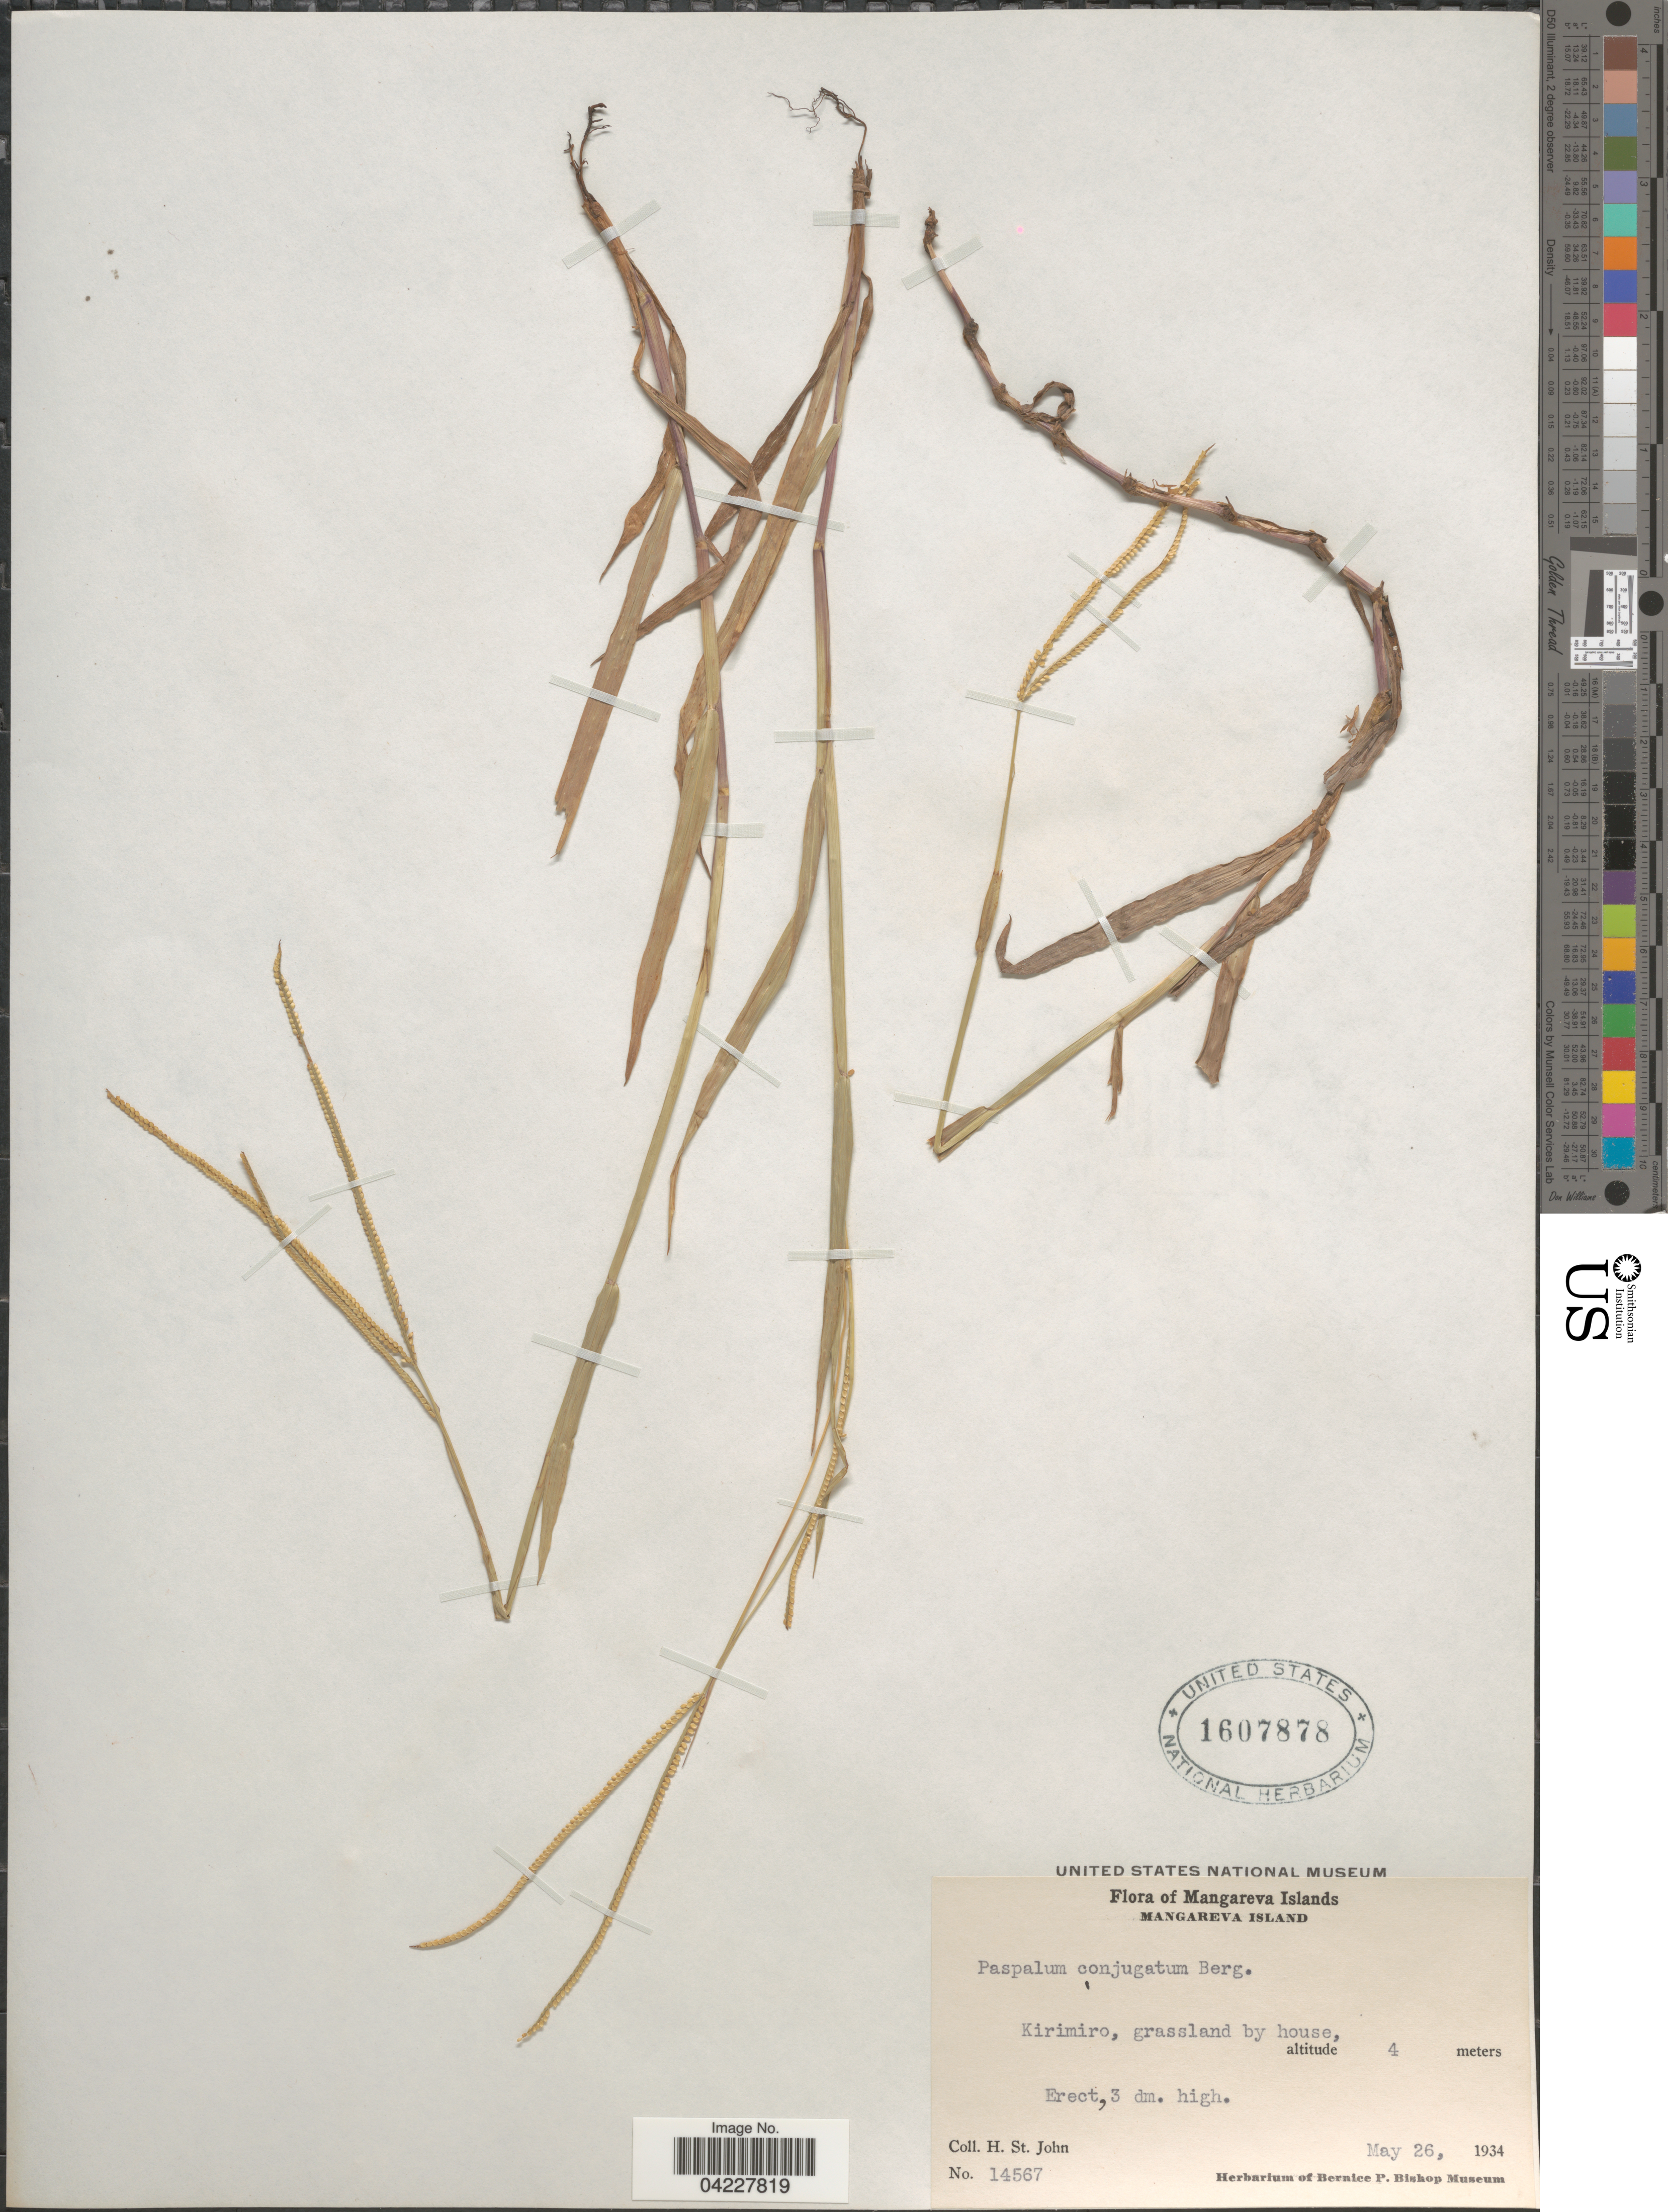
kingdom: Plantae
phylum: Tracheophyta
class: Liliopsida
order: Poales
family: Poaceae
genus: Paspalum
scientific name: Paspalum conjugatum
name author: P.J. Bergius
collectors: H. St. John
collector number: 14567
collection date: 1934-05-26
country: French Polynesia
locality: Mangareva Islands. Mangareva Island. Kirimiro, grassland by house.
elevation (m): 4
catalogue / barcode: US 1607878